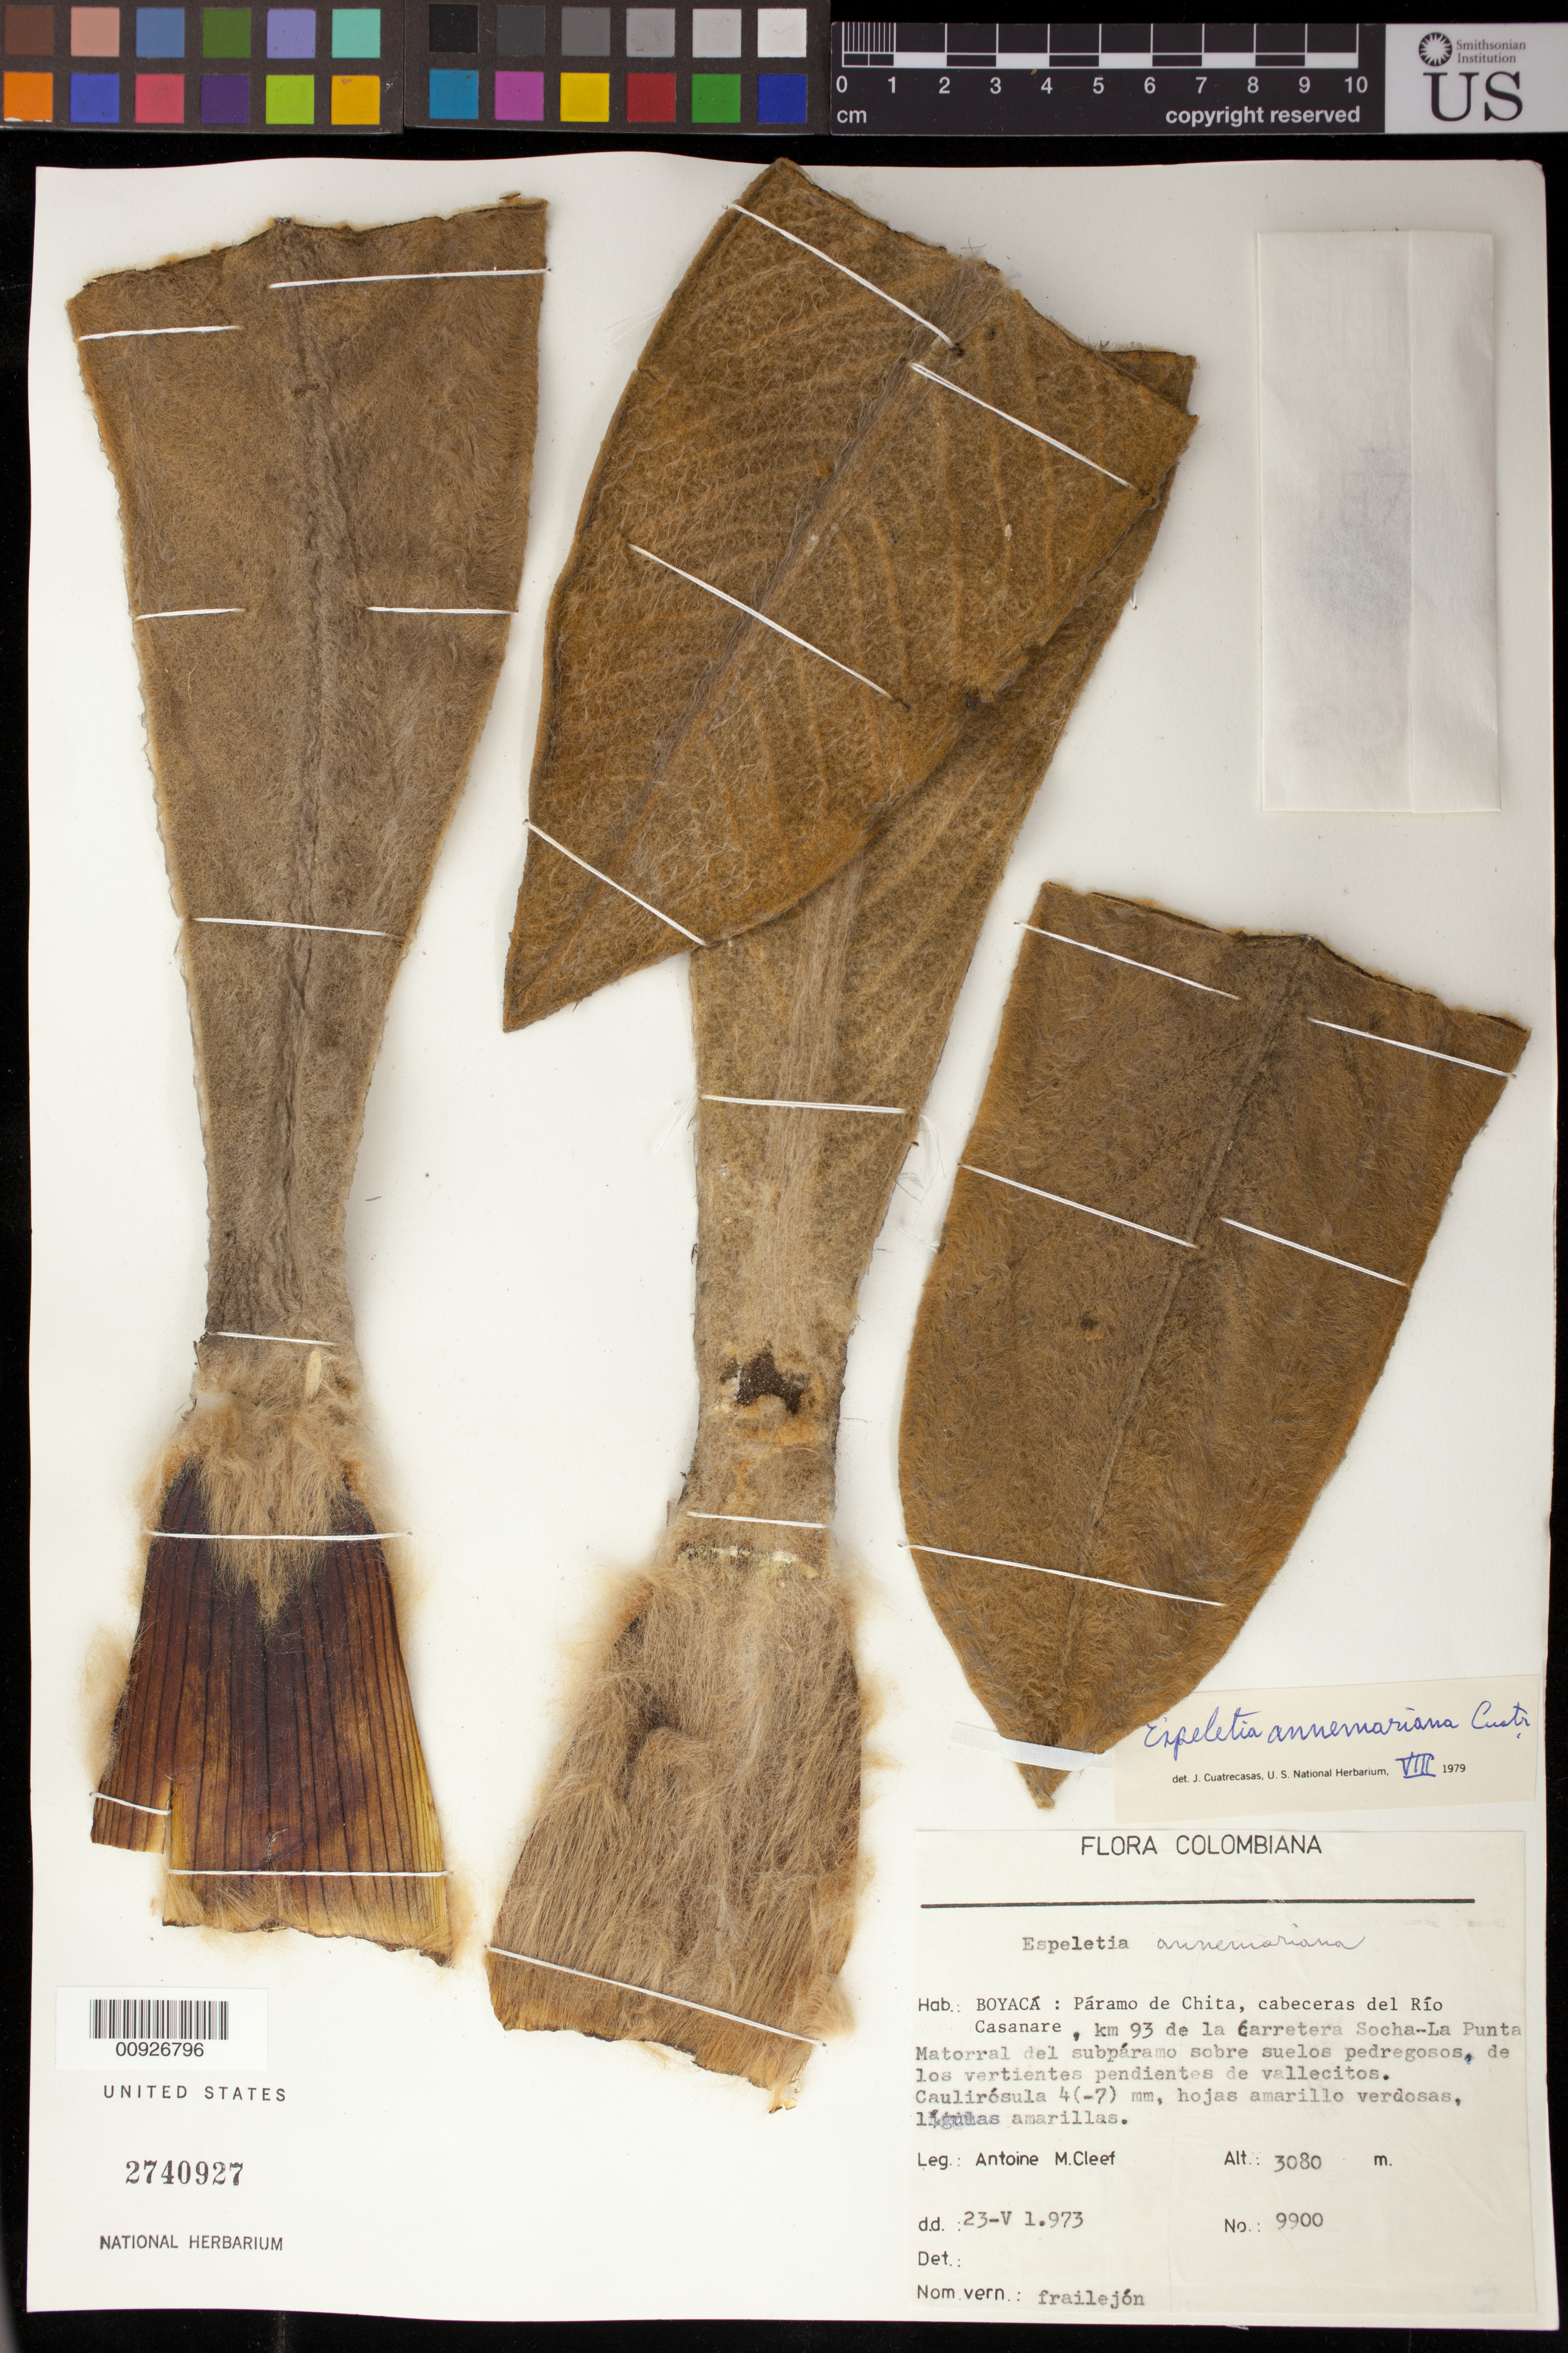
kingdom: Plantae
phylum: Tracheophyta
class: Magnoliopsida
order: Asterales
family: Asteraceae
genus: Espeletia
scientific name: Espeletia annemariana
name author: Cuatrec.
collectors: A. M. Cleef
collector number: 9900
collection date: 1973-05-23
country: Colombia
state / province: Boyacá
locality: P. de Chita . Páramo de Chita, cabeceras del Río Casanare, Km. 93 de la carrtera Socha-La Punta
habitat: Matorral del subpáramo sobre suelos pedregosos, de los vertentientes pendientes de vallecitos.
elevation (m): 3080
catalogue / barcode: US 2740927